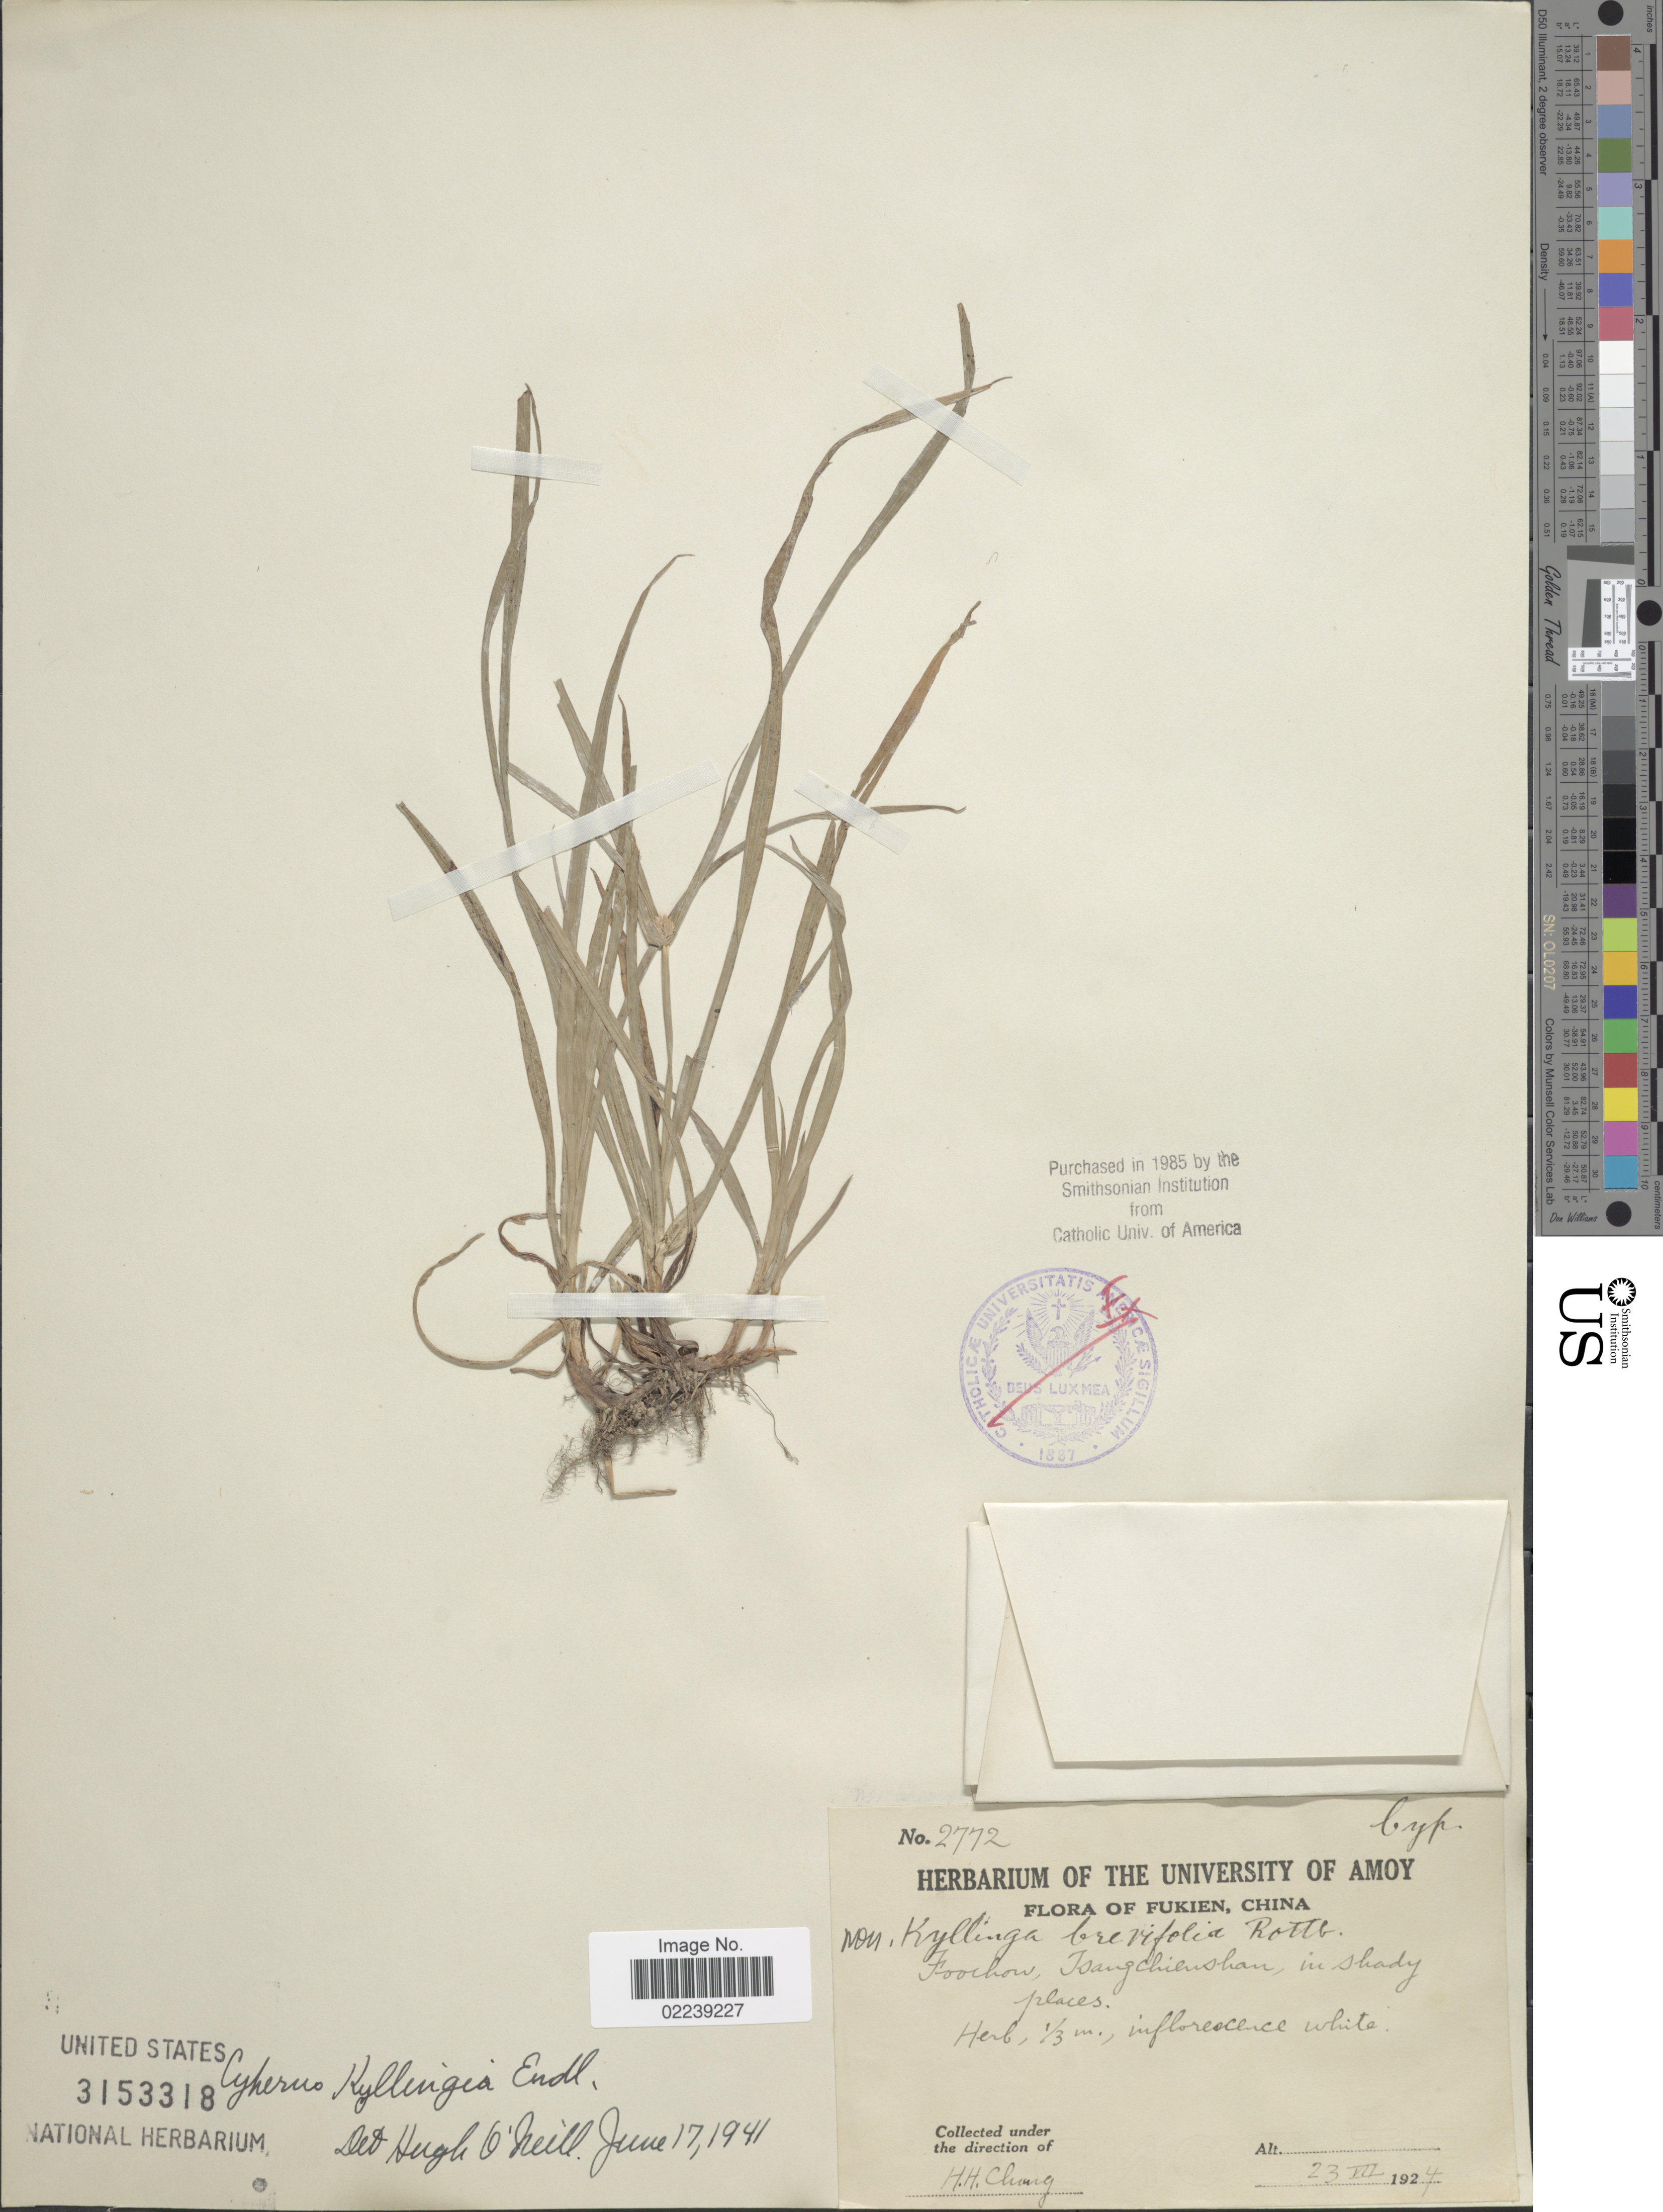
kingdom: Plantae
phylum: Tracheophyta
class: Liliopsida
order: Poales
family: Cyperaceae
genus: Cyperus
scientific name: Cyperus mindorensis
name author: (Steud.) Huygh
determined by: Strong, M. T., (US), Smithsonian Institution - National Museum of Natural History (UNITED STATES)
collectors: H. Chung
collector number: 2772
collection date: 1924-07-23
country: China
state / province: Fujian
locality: Fukien, Foochou, Tsangchiensahan [interpreted] [unsure placement]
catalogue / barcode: US 3153318